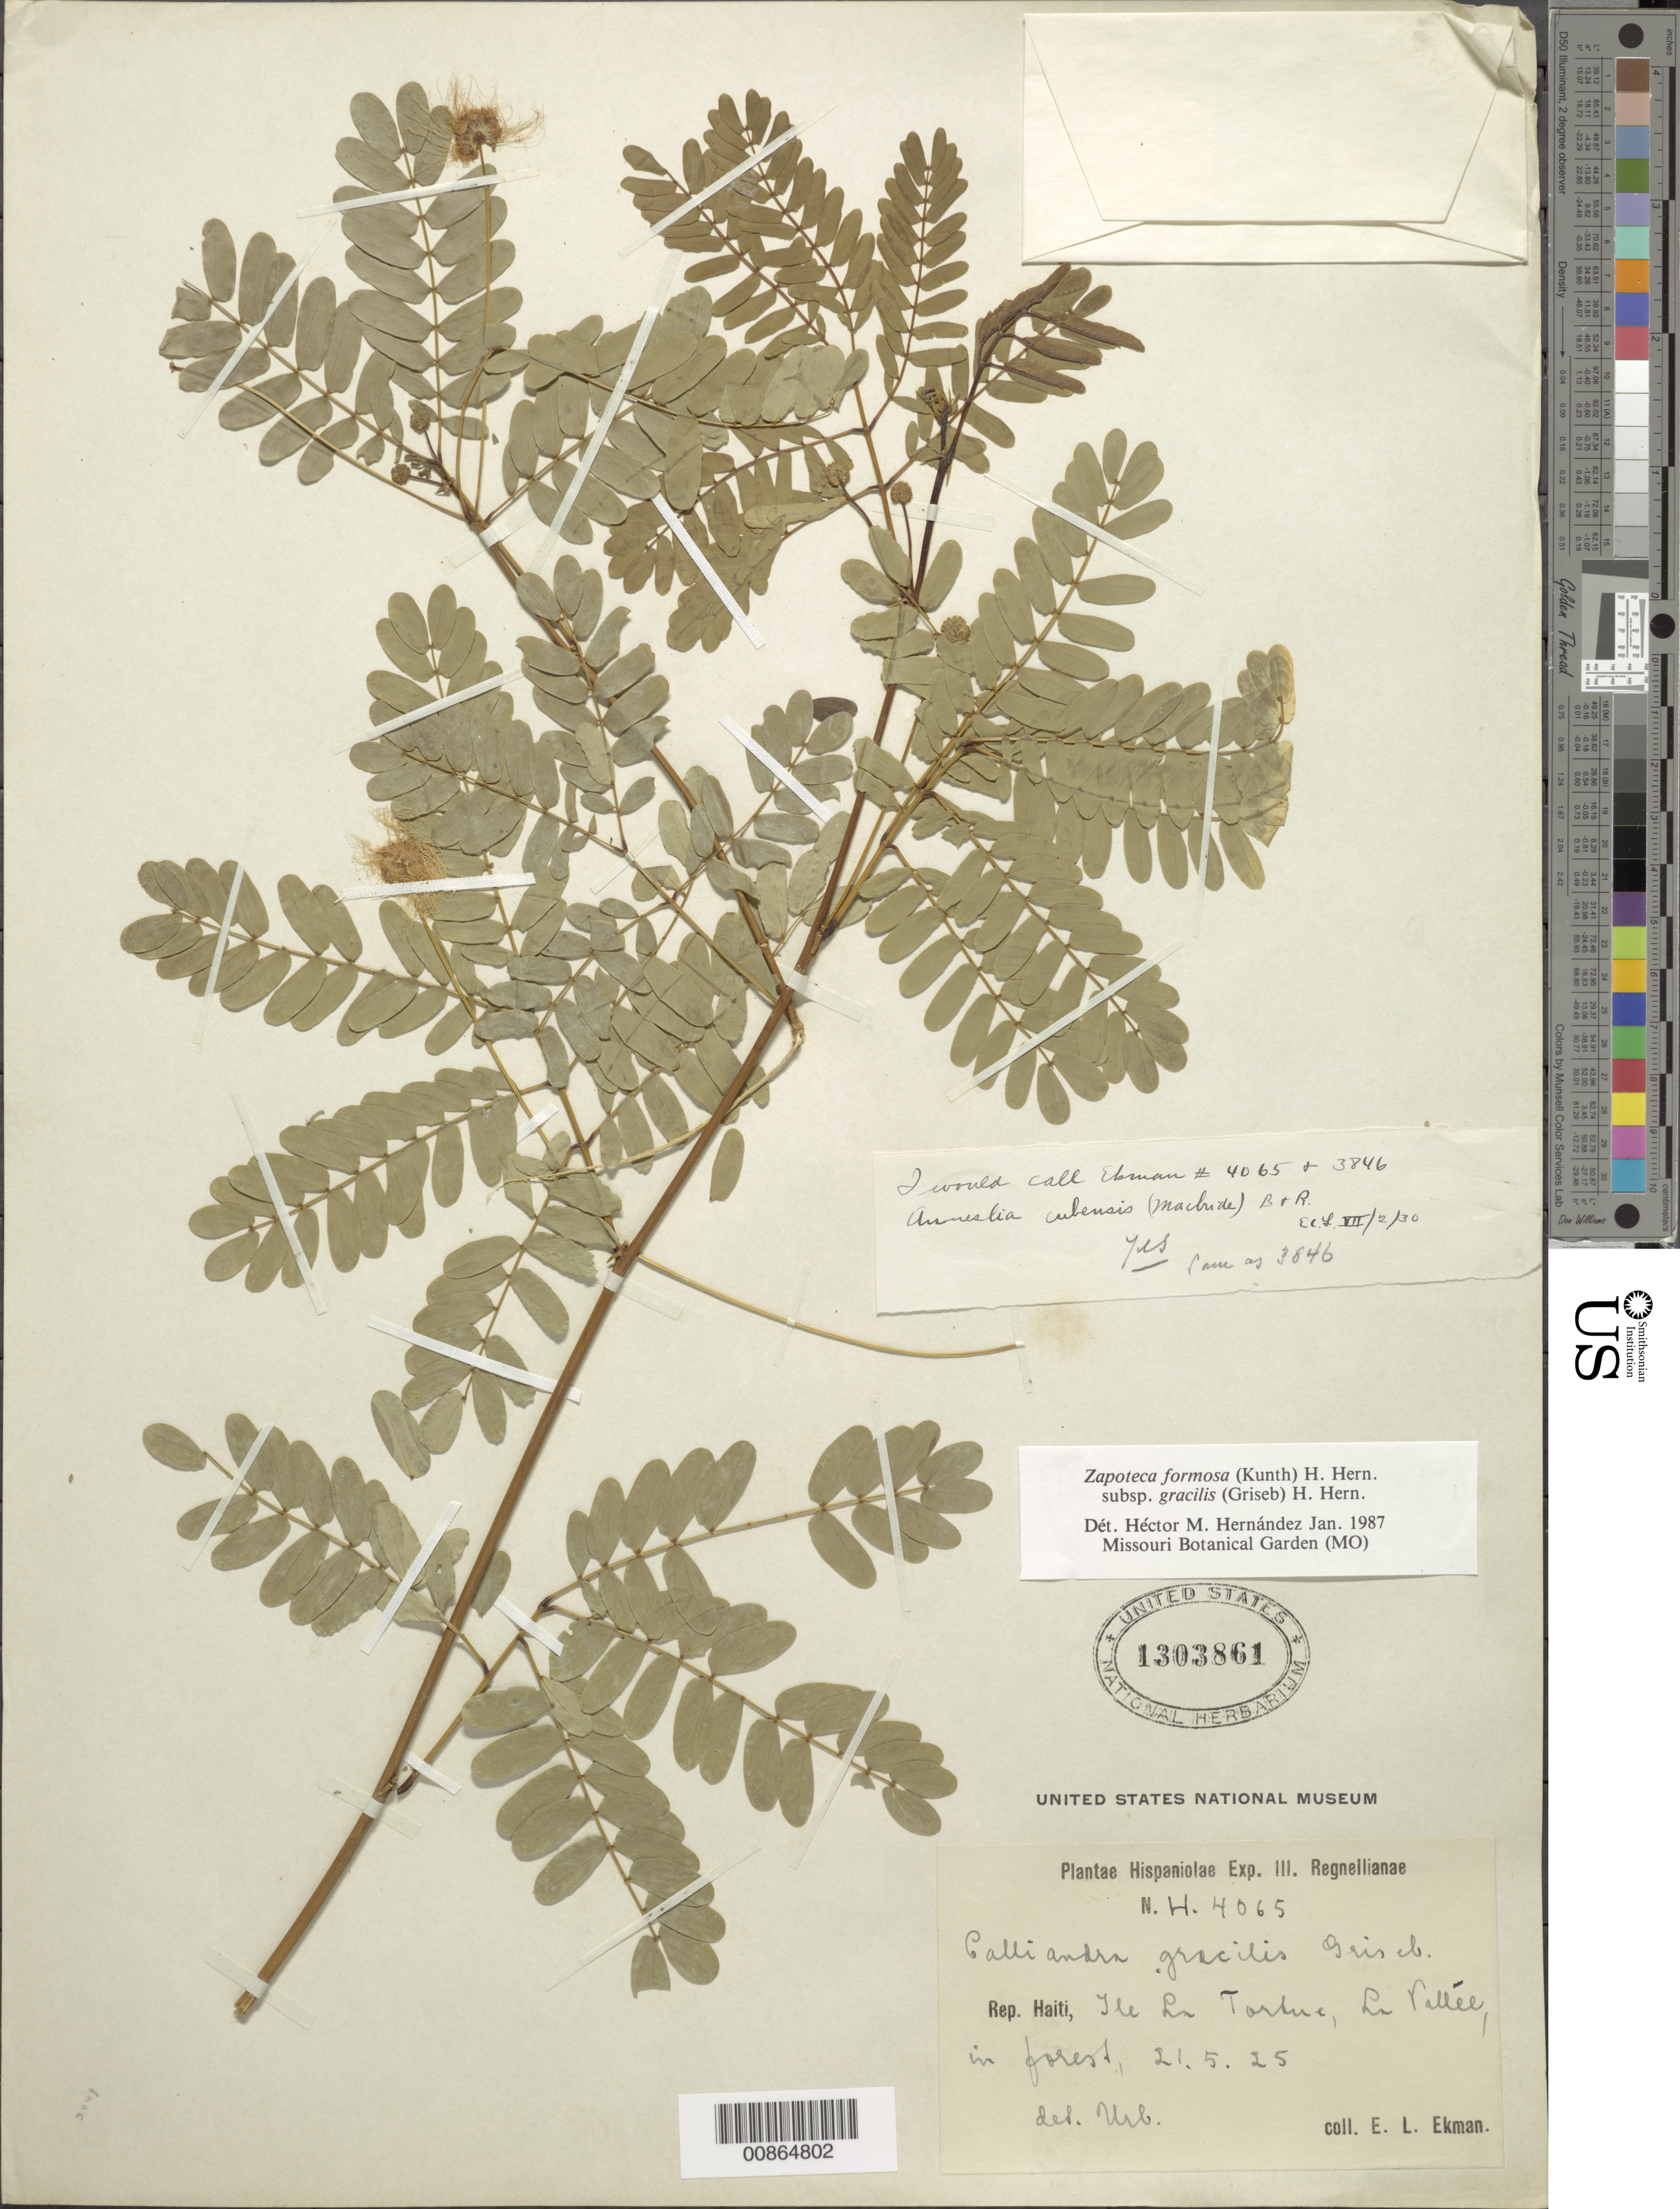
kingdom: Plantae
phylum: Tracheophyta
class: Magnoliopsida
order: Fabales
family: Fabaceae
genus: Zapoteca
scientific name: Zapoteca formosa subsp. gracilis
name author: (Griseb.) H.M. Hern.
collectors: E. L. Ekman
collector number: H 4065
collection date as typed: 21 May 1925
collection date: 1925-05-21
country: Haiti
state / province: Nord-Óuest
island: Île de la Tortue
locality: Ile La Tortue, La Vallée.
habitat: In forest.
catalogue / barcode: US 1303861